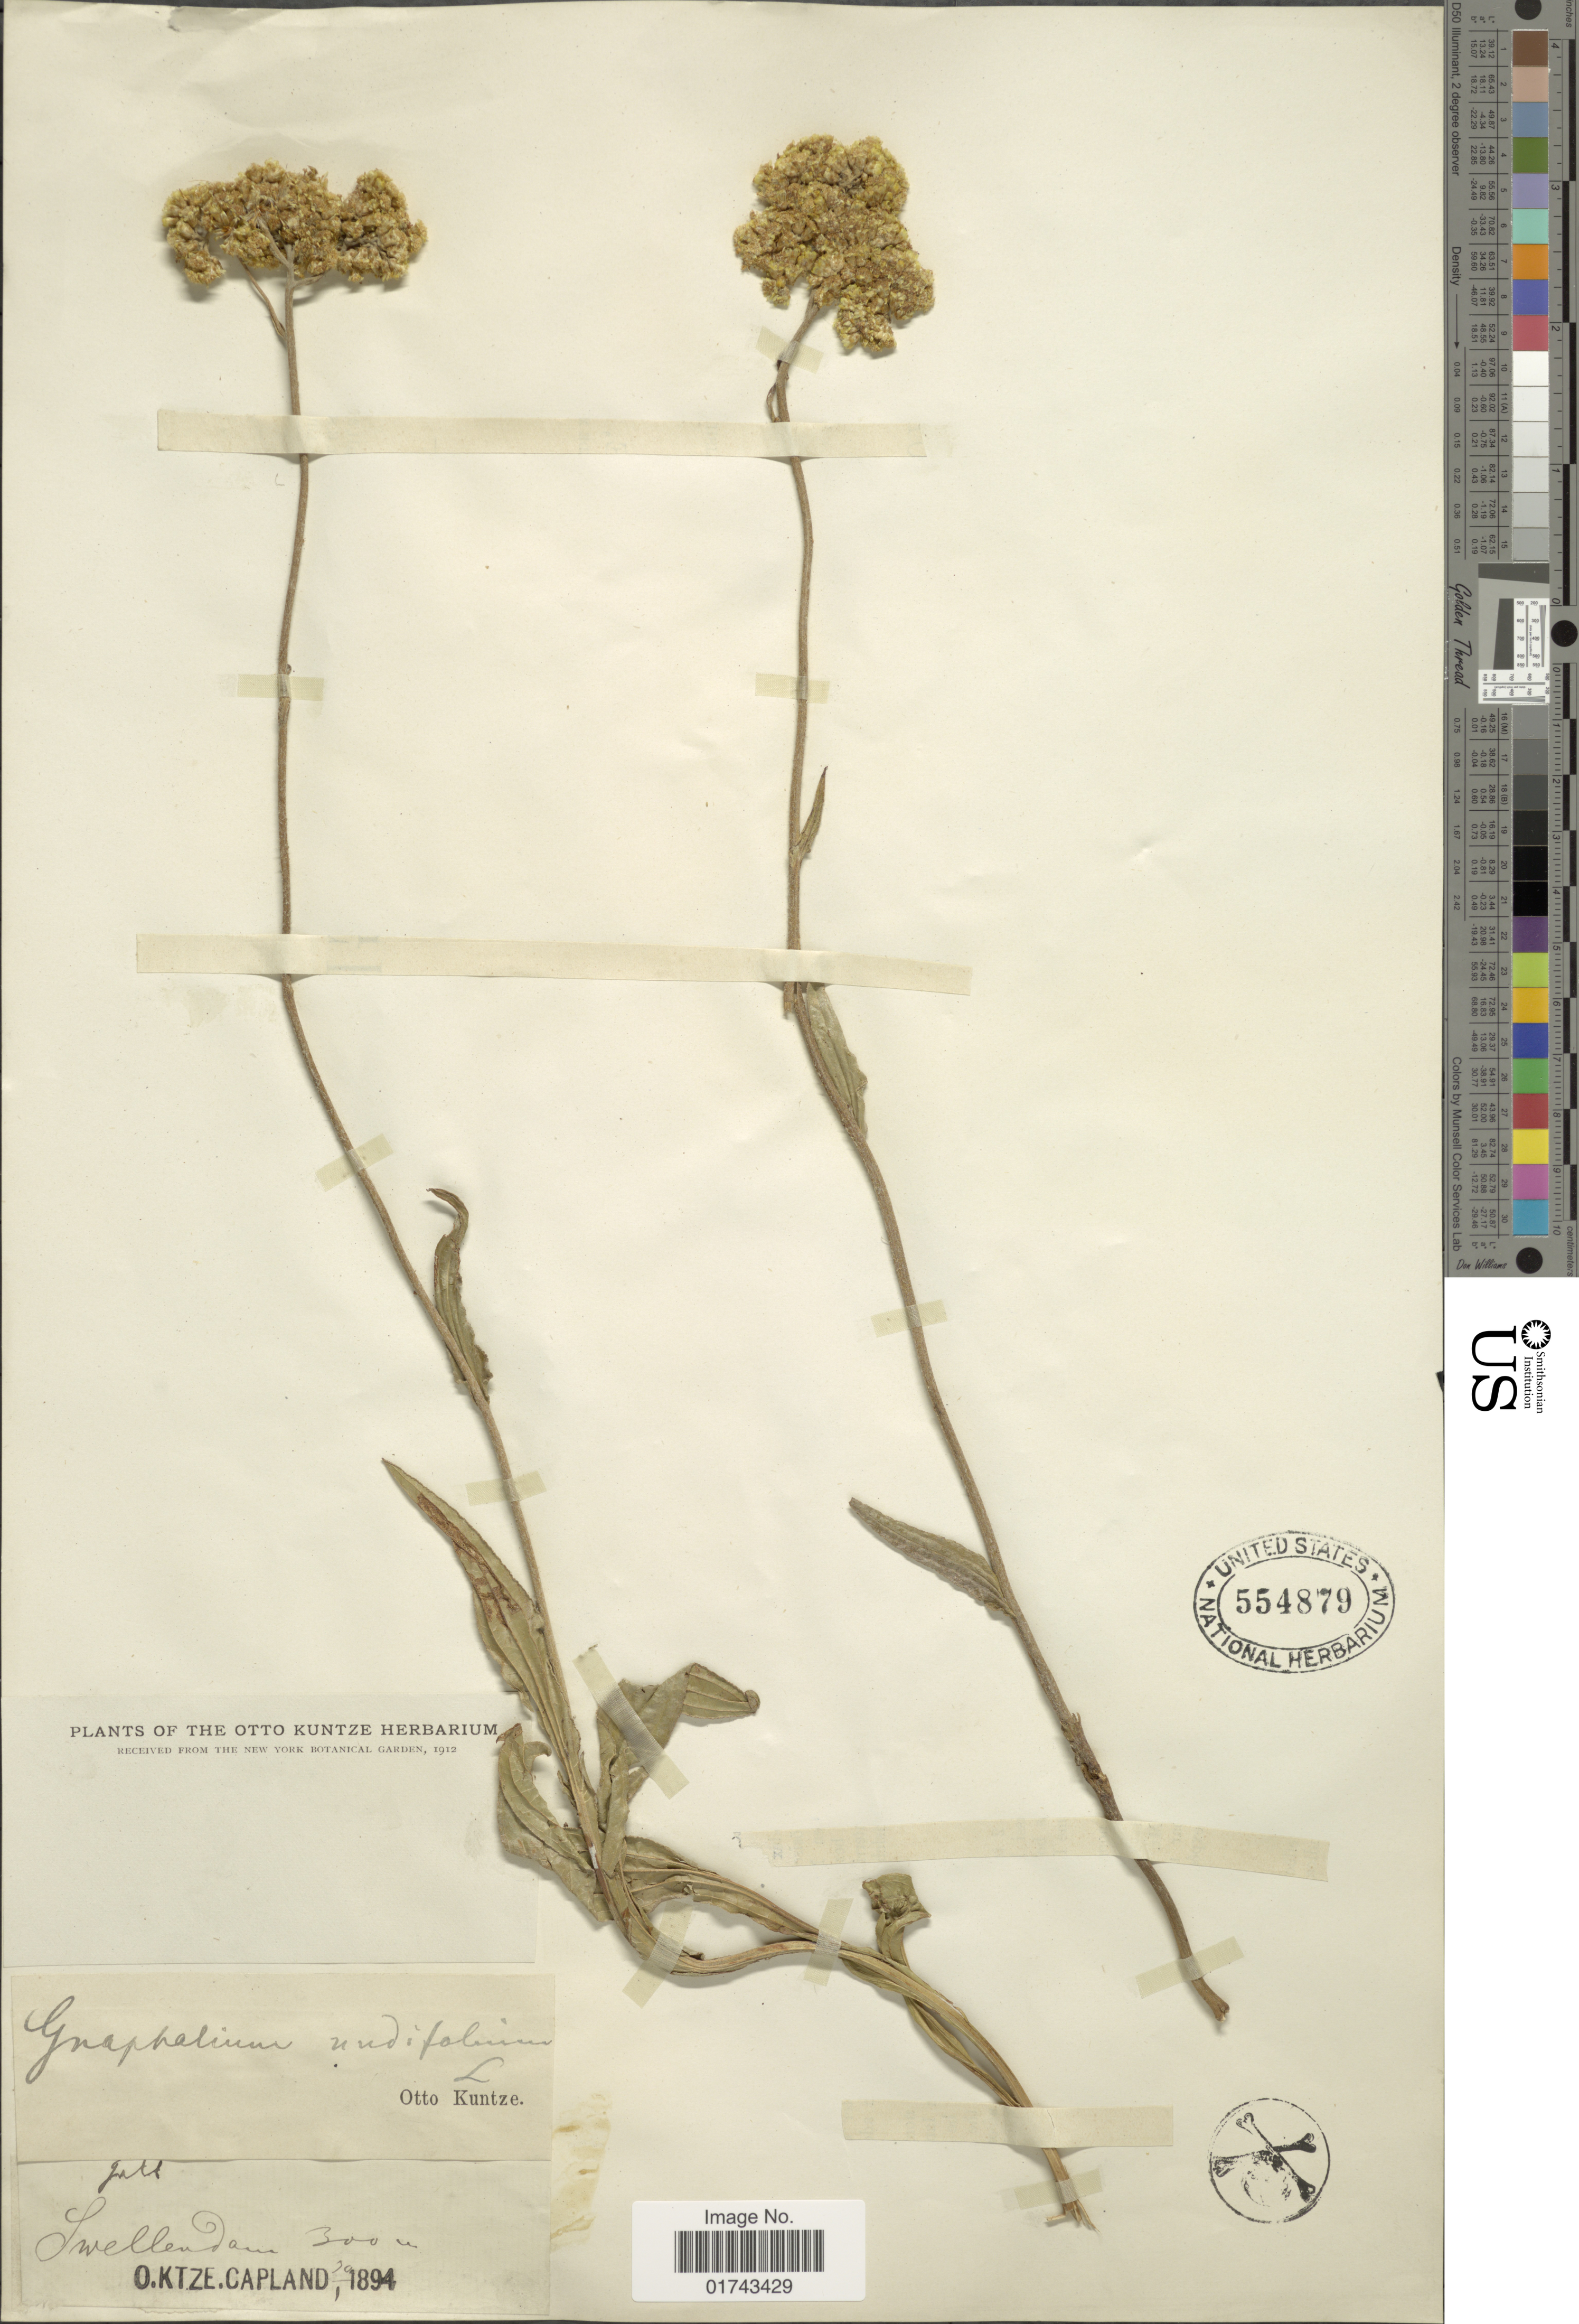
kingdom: Plantae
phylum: Tracheophyta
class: Magnoliopsida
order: Asterales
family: Asteraceae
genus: Helichrysum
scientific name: Helichrysum nudifolium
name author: (L.) Less.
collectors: C.E.O. Kuntze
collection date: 1894-01-20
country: South Africa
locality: Zwellendam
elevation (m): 300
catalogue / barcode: US 554879